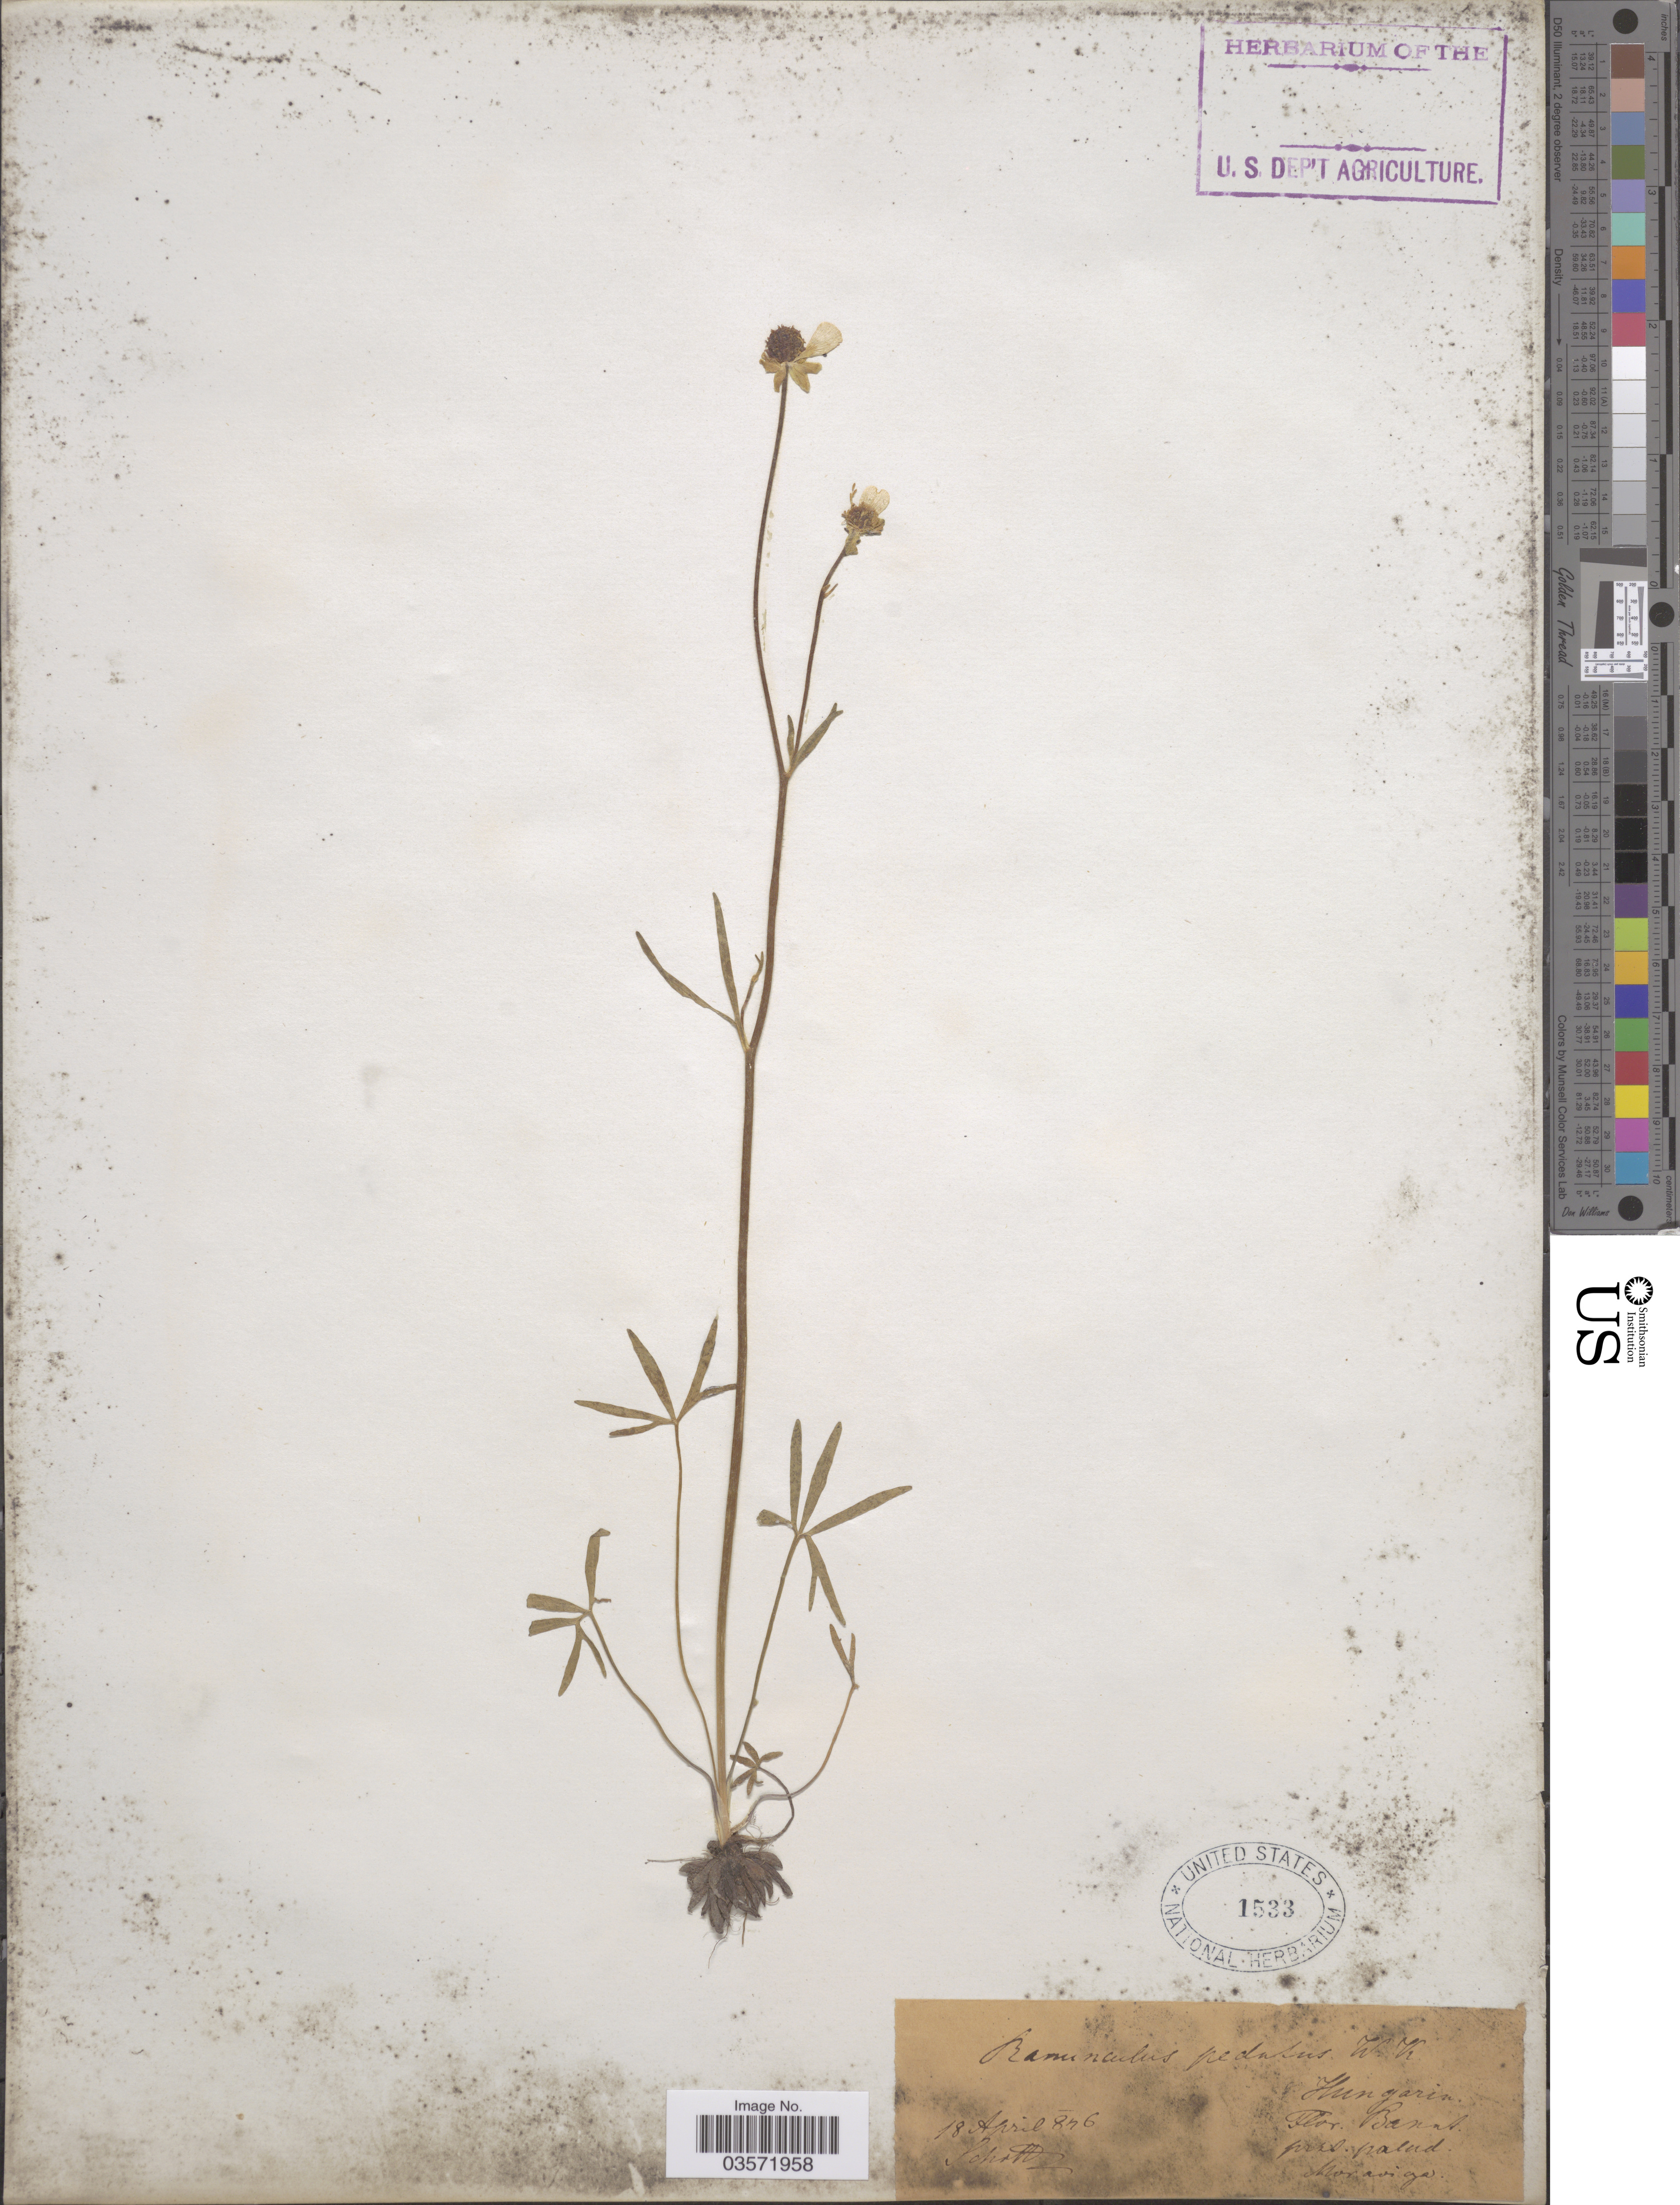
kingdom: Plantae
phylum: Tracheophyta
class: Magnoliopsida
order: Ranunculales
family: Ranunculaceae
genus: Ranunculus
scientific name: Ranunculus pedatus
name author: Waldst. & Kit.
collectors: -. Schottz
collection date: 1876-04-18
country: Hungary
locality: Banat. Pres. palud. Moraviga. [interpreted]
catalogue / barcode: US 1533